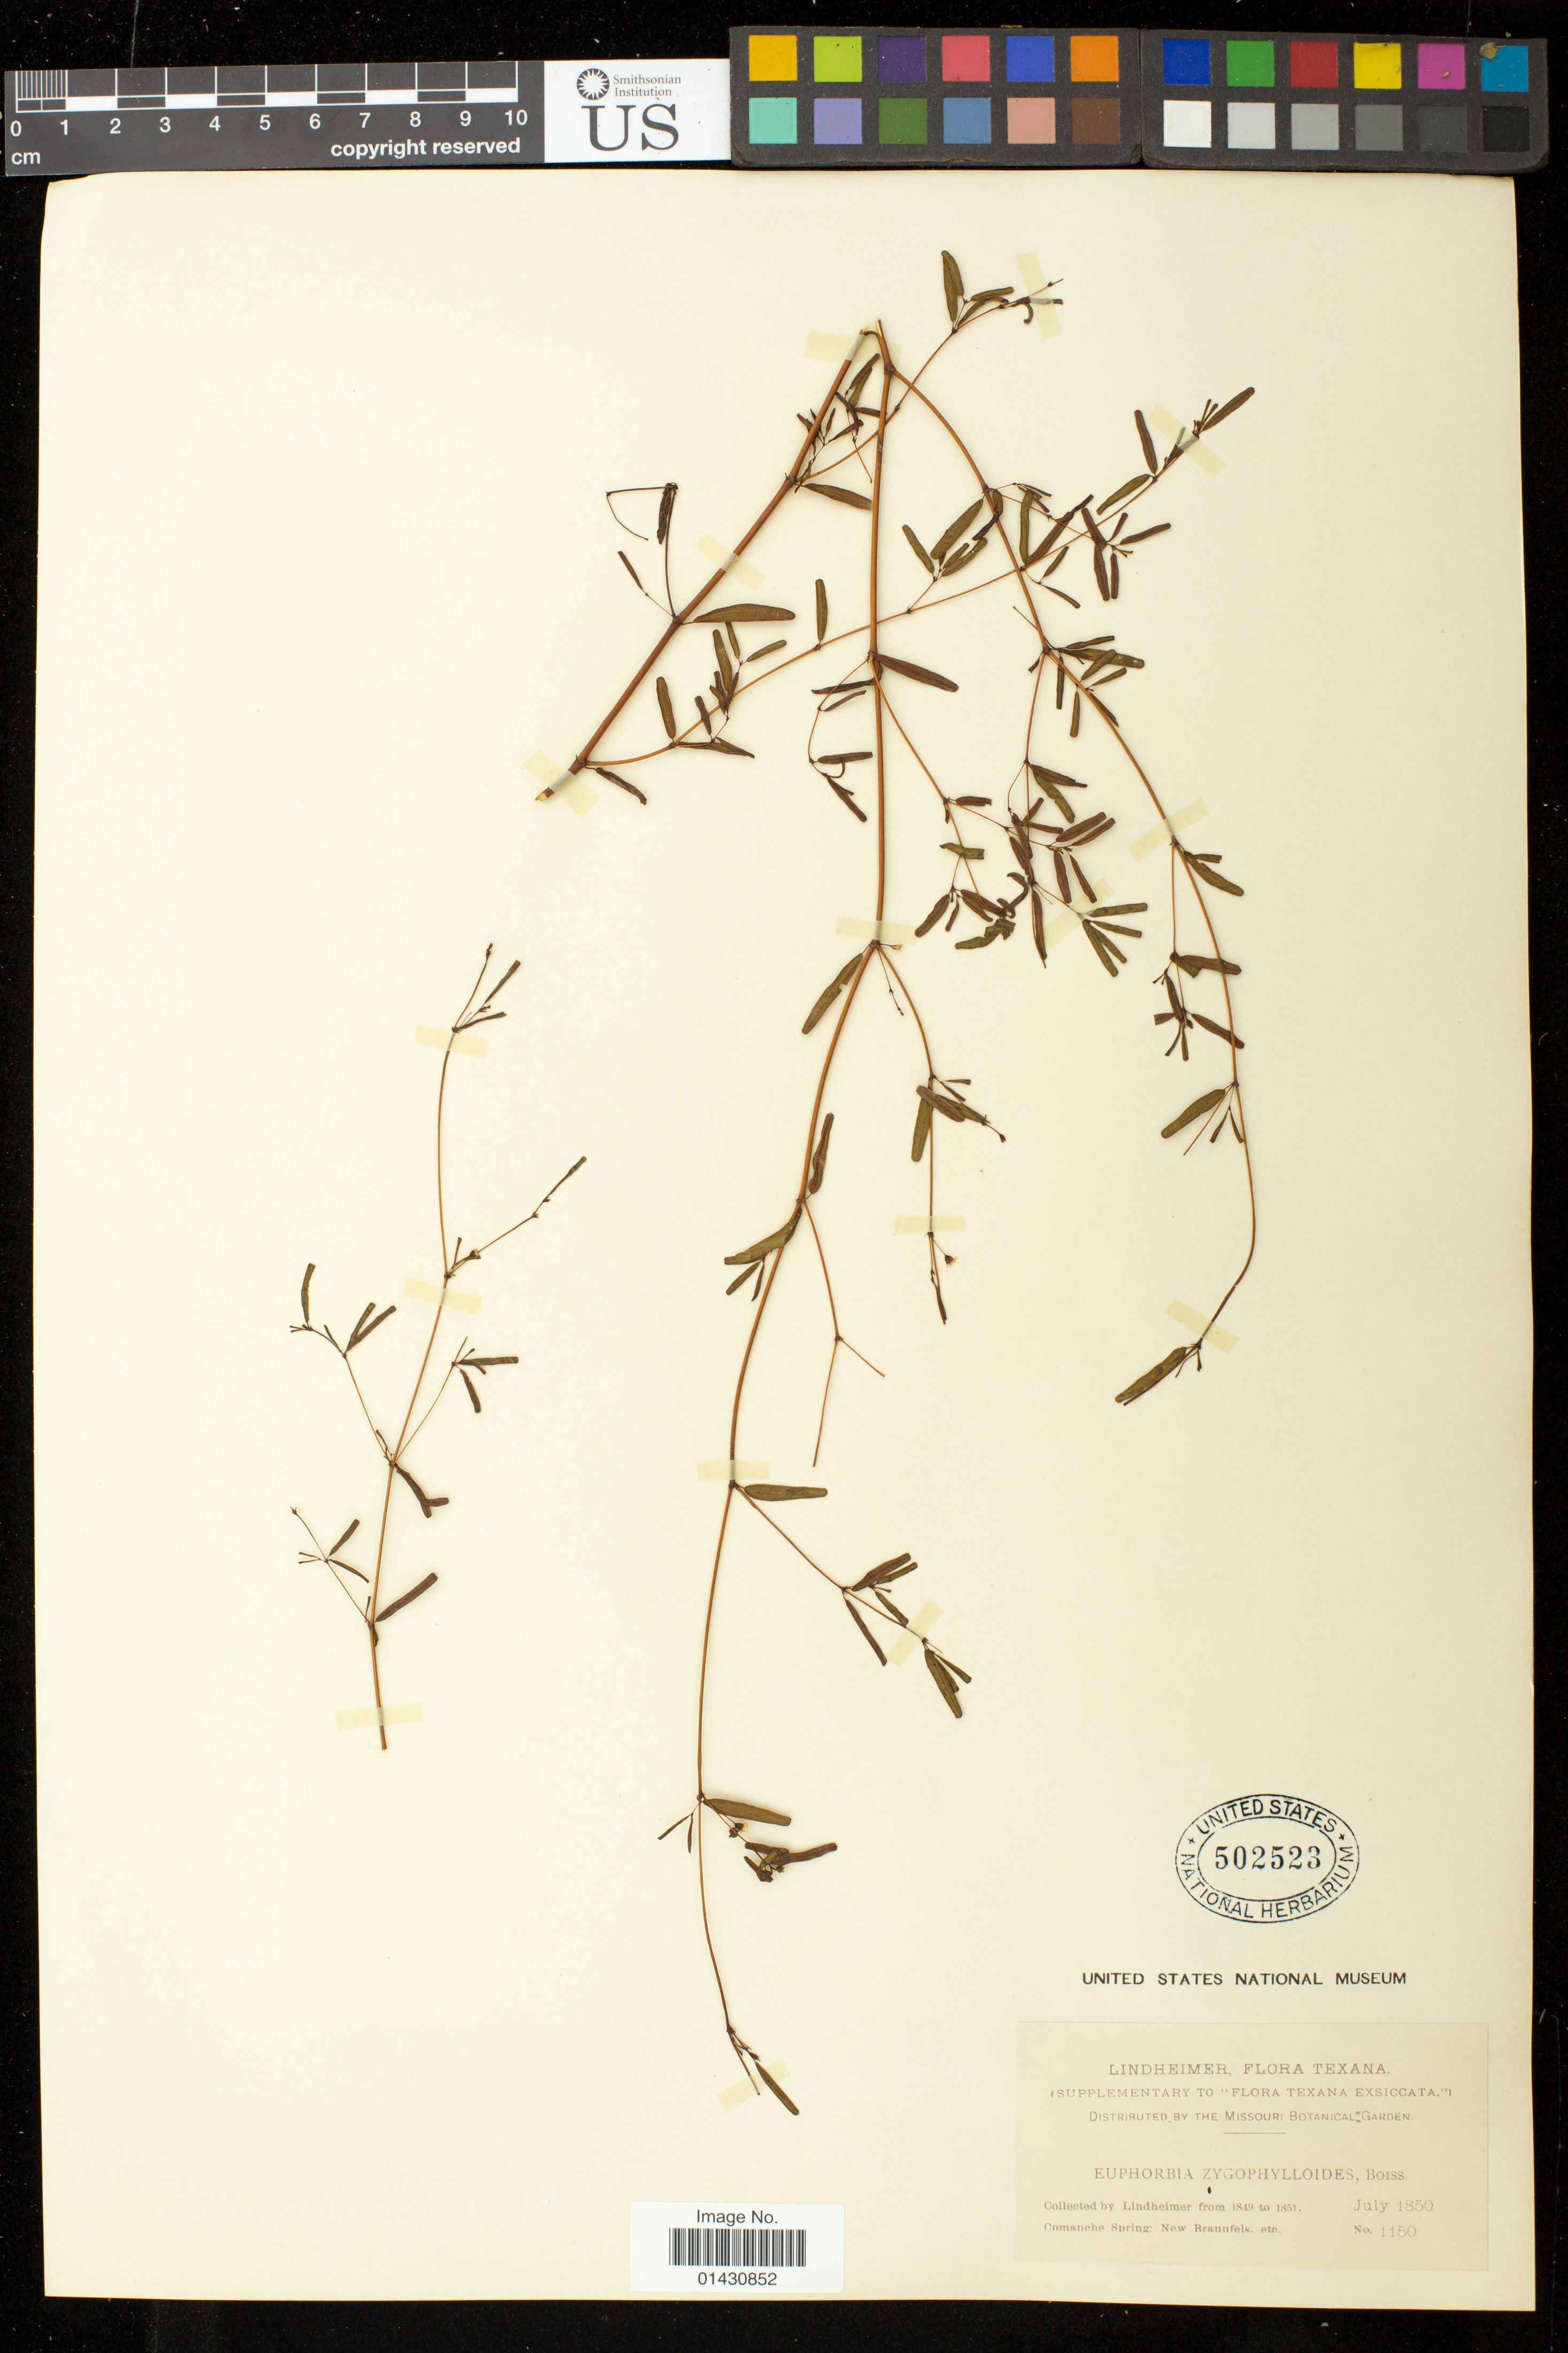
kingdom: Plantae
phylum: Tracheophyta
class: Magnoliopsida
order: Malpighiales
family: Euphorbiaceae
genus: Euphorbia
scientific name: Euphorbia missurica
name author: Raf.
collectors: F. J. Lindheimer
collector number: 1150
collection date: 1850-07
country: United States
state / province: Texas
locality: Camanche Spring: New Brannfels. etc.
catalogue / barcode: US 502523